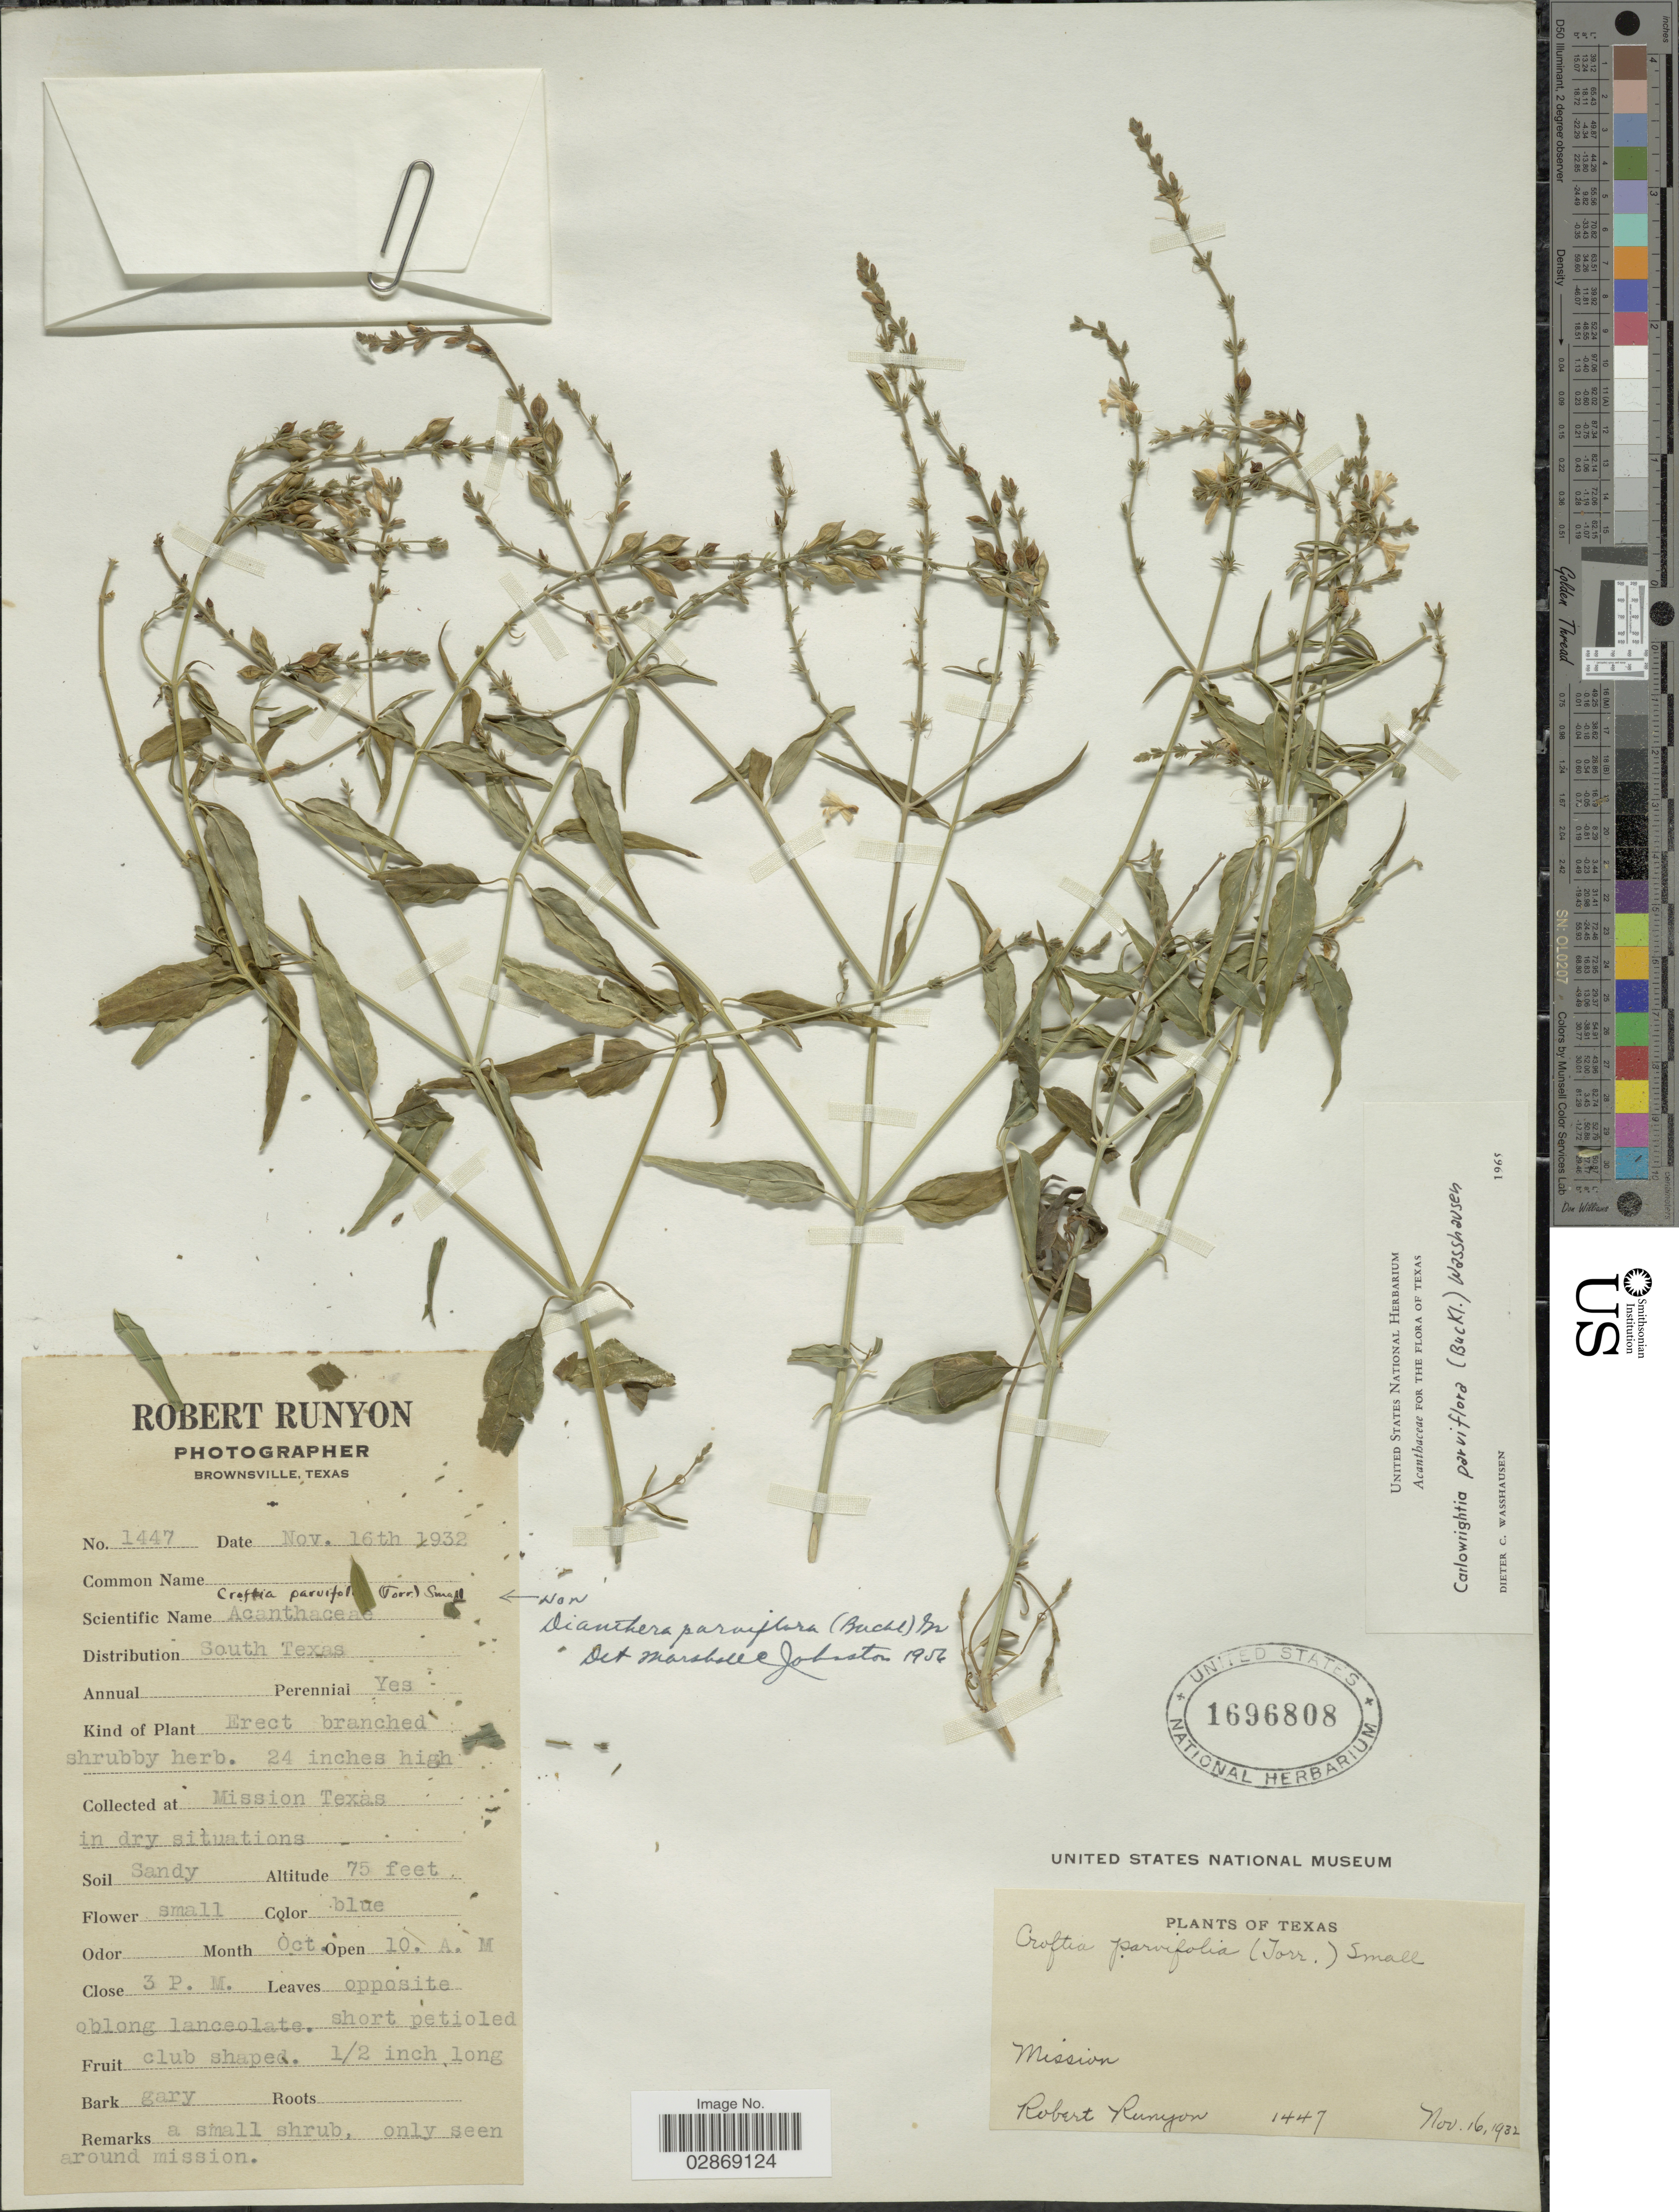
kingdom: Plantae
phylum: Tracheophyta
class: Magnoliopsida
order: Lamiales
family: Acanthaceae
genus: Carlowrightia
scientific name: Carlowrightia parvifolia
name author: Brandegee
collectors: R. Runyon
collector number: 1447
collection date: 1932-11-16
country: United States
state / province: Texas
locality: Mission Texas.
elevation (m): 23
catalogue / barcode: US 1696808